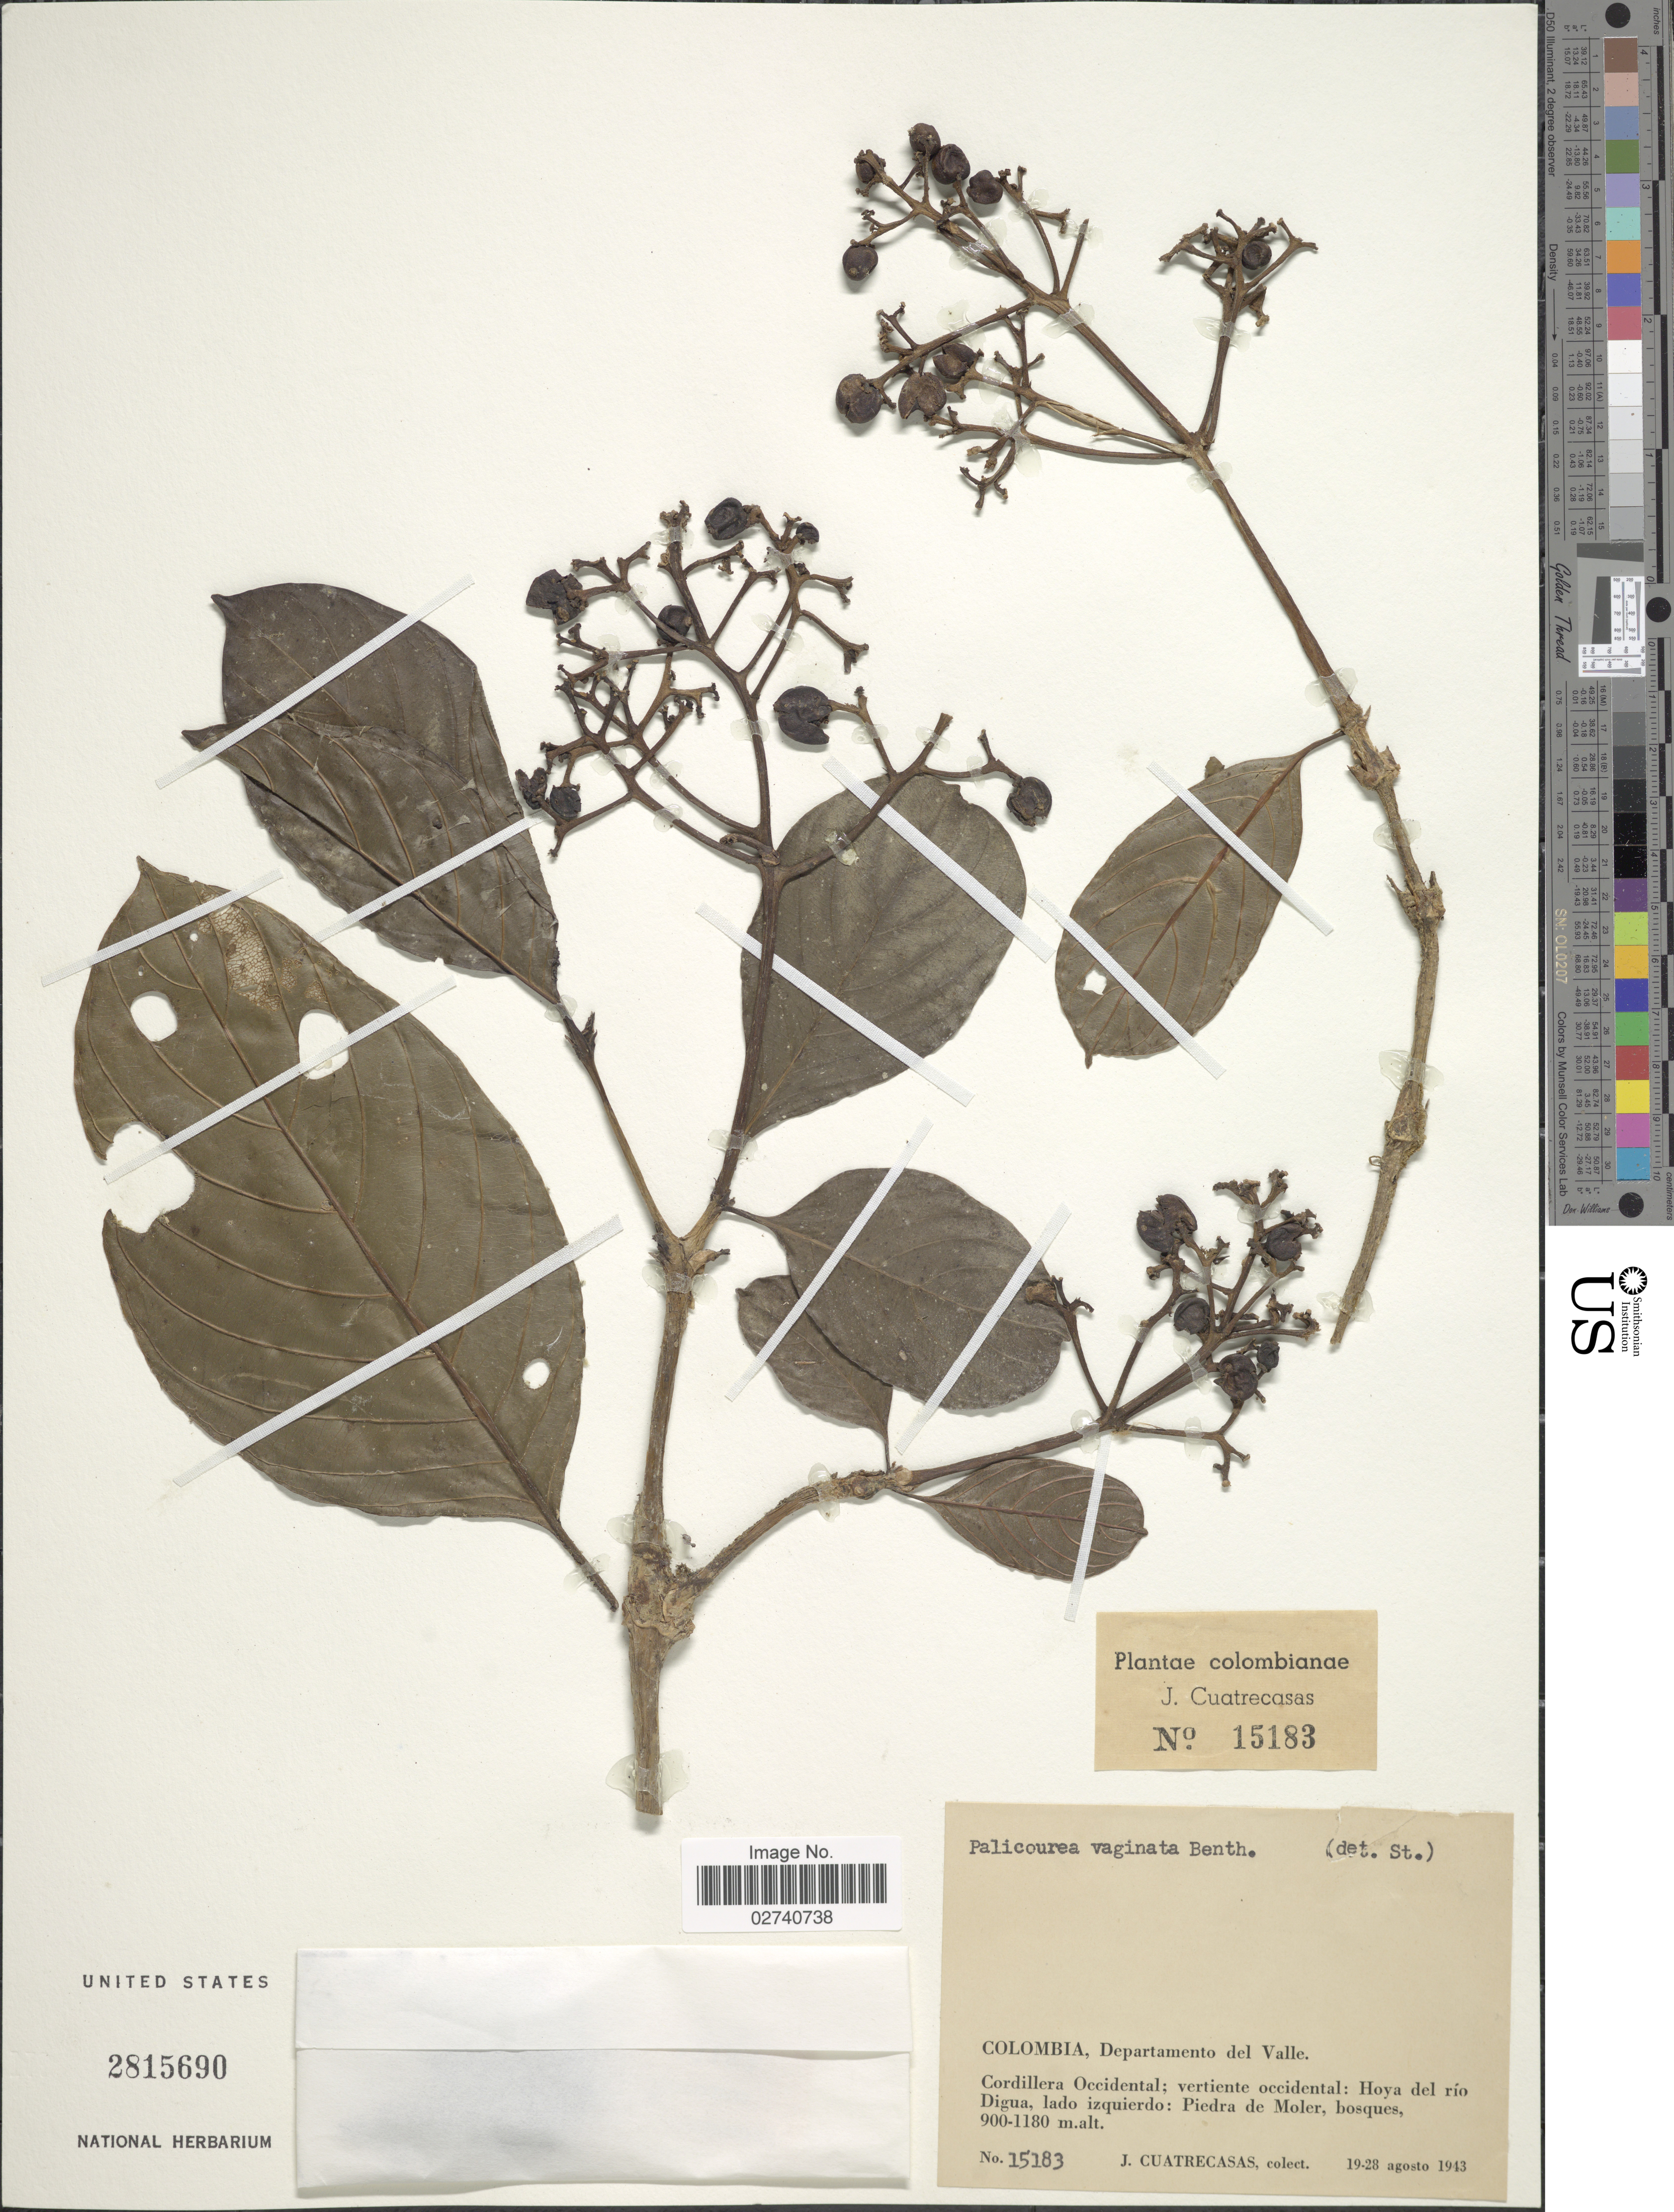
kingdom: Plantae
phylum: Tracheophyta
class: Magnoliopsida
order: Gentianales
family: Rubiaceae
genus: Palicourea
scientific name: Palicourea vaginata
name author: Benth.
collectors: J. Cuatrecasas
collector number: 15183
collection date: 1943-08-18/1943-08-28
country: Colombia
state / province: Valle del Cauca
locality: Departamento del Valle. Cordillera Occidental; vertiente occidental: Hoya del rio Digua, lado izquierdo: Piedra de Moler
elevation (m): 900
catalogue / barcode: US 2815690